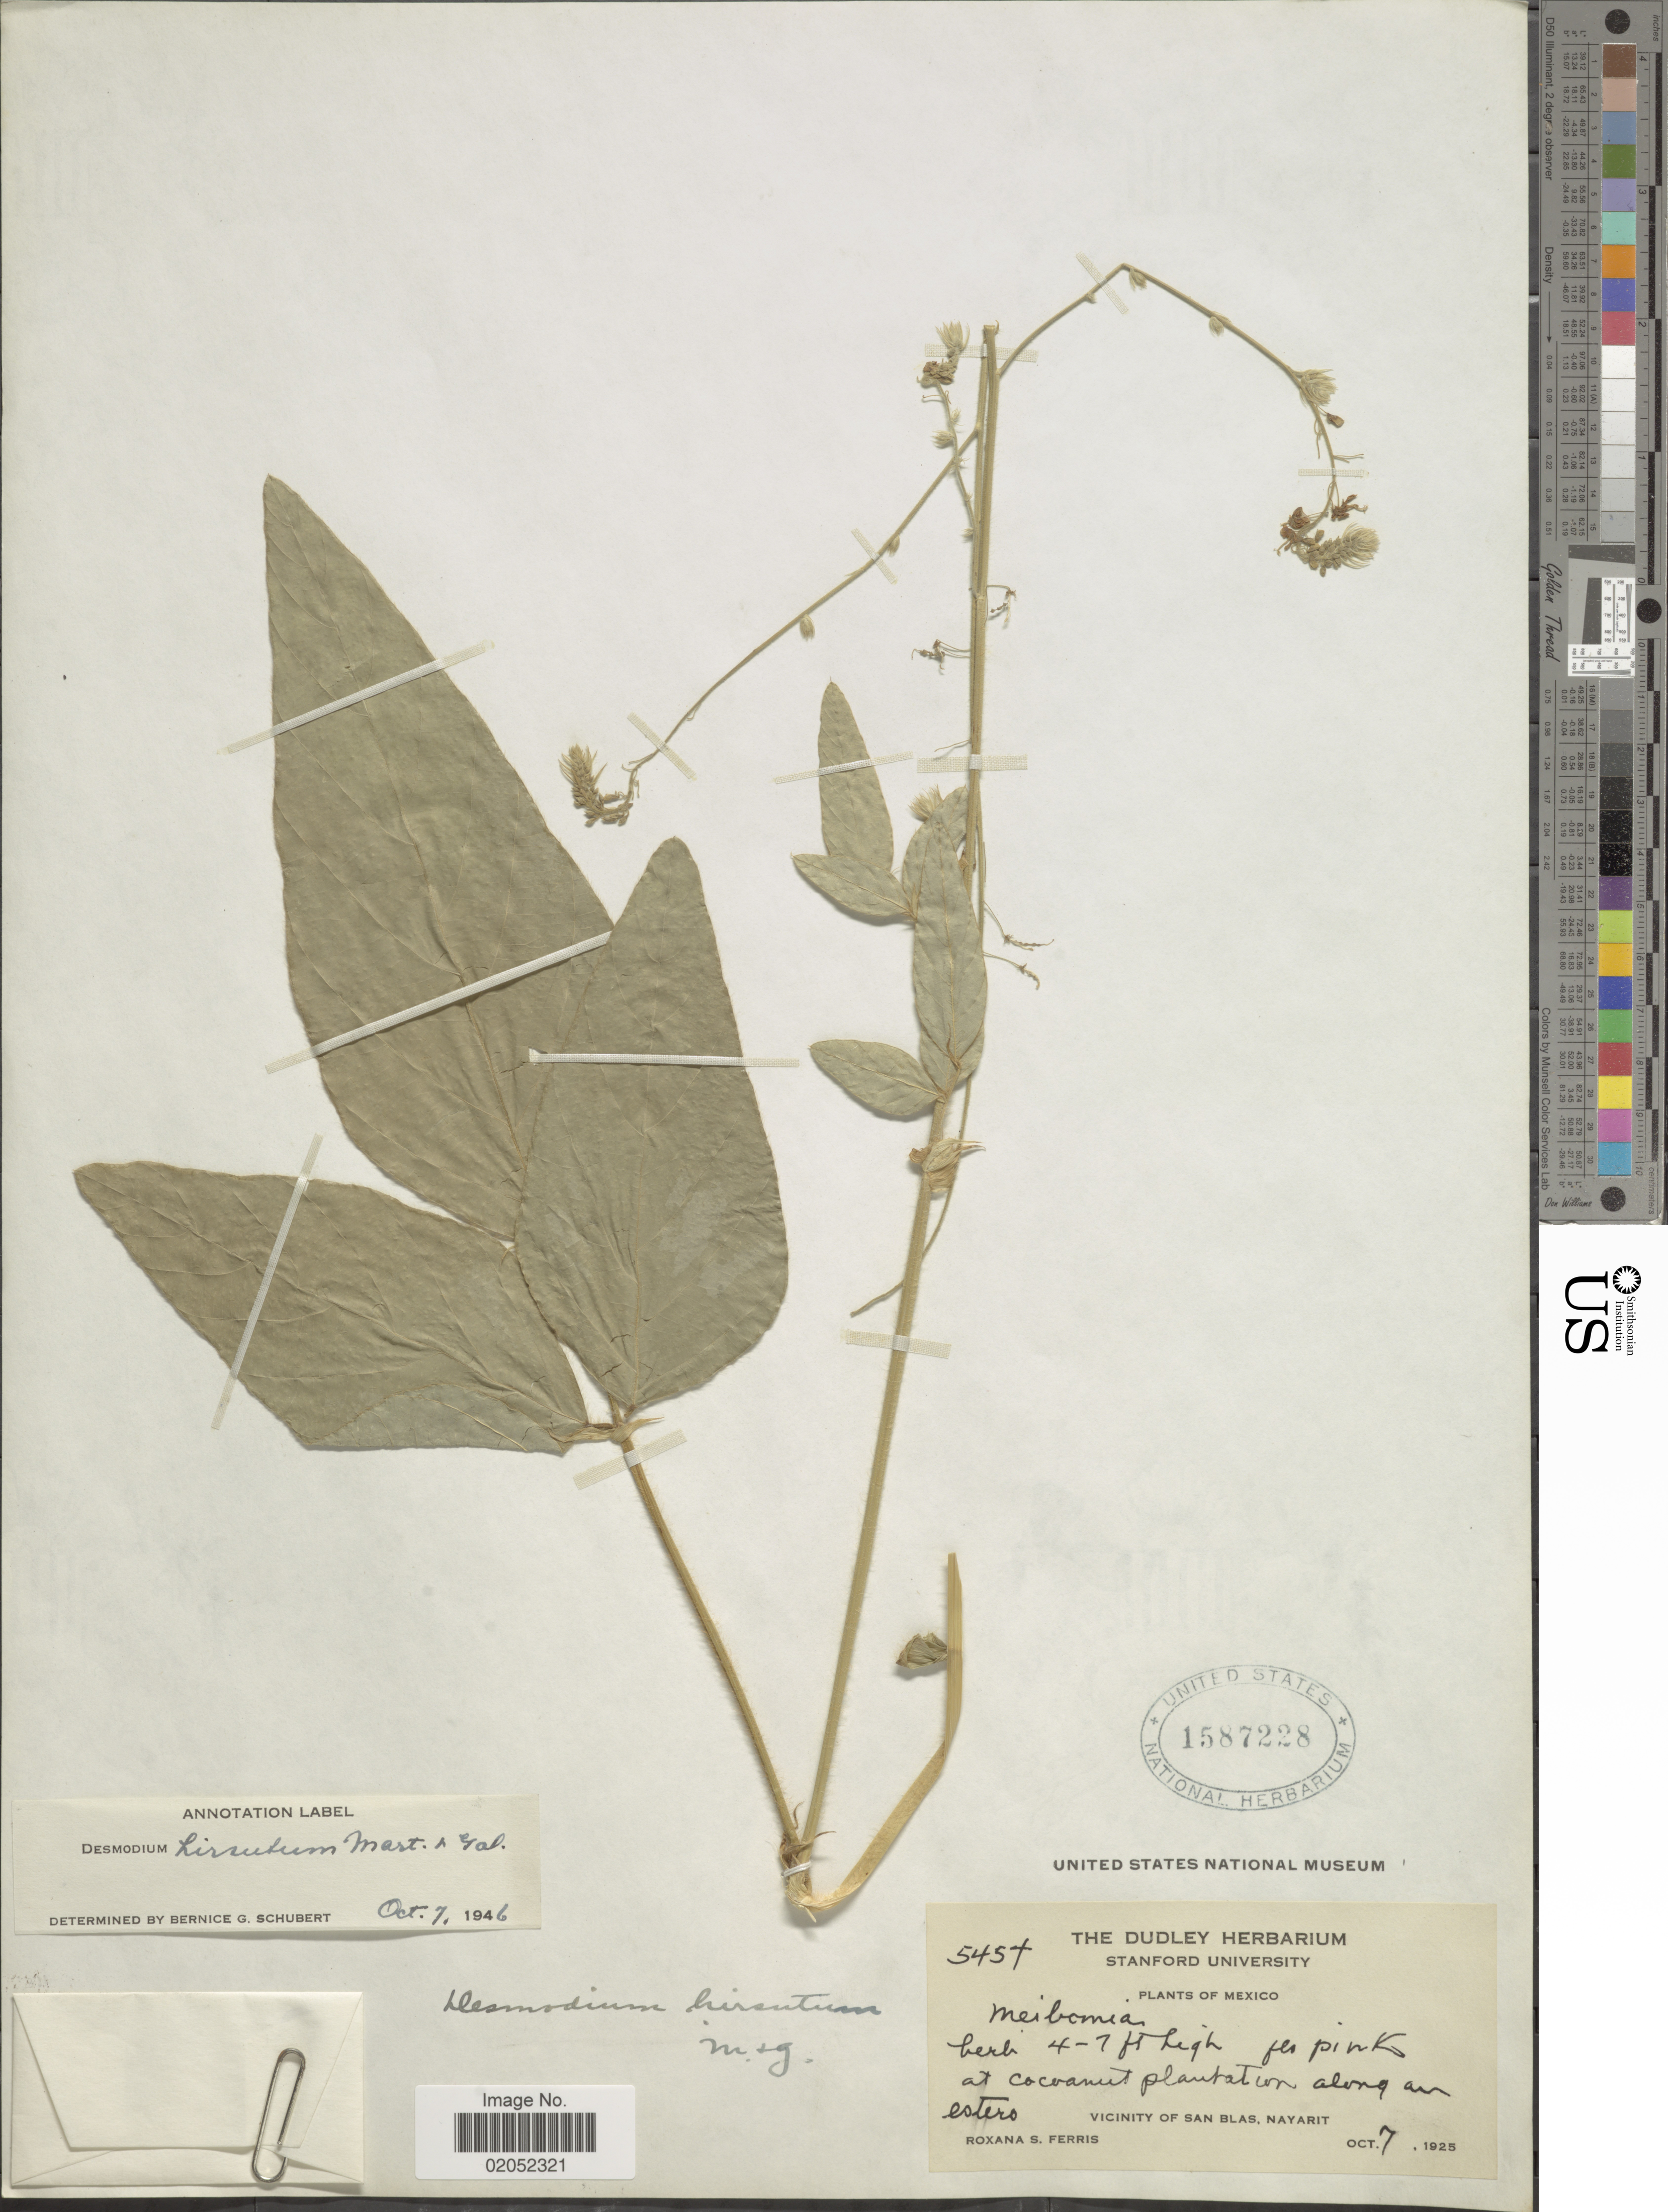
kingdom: Plantae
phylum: Tracheophyta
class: Magnoliopsida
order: Fabales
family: Fabaceae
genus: Desmodium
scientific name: Desmodium hirsutum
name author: M. Martens & Galeotti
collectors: R. S. Ferris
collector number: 5454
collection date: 1925-10-07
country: Mexico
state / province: México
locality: Mexico. At coconut plantation along an estero, vicinity of San Blas Nayarit.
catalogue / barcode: US 1587228